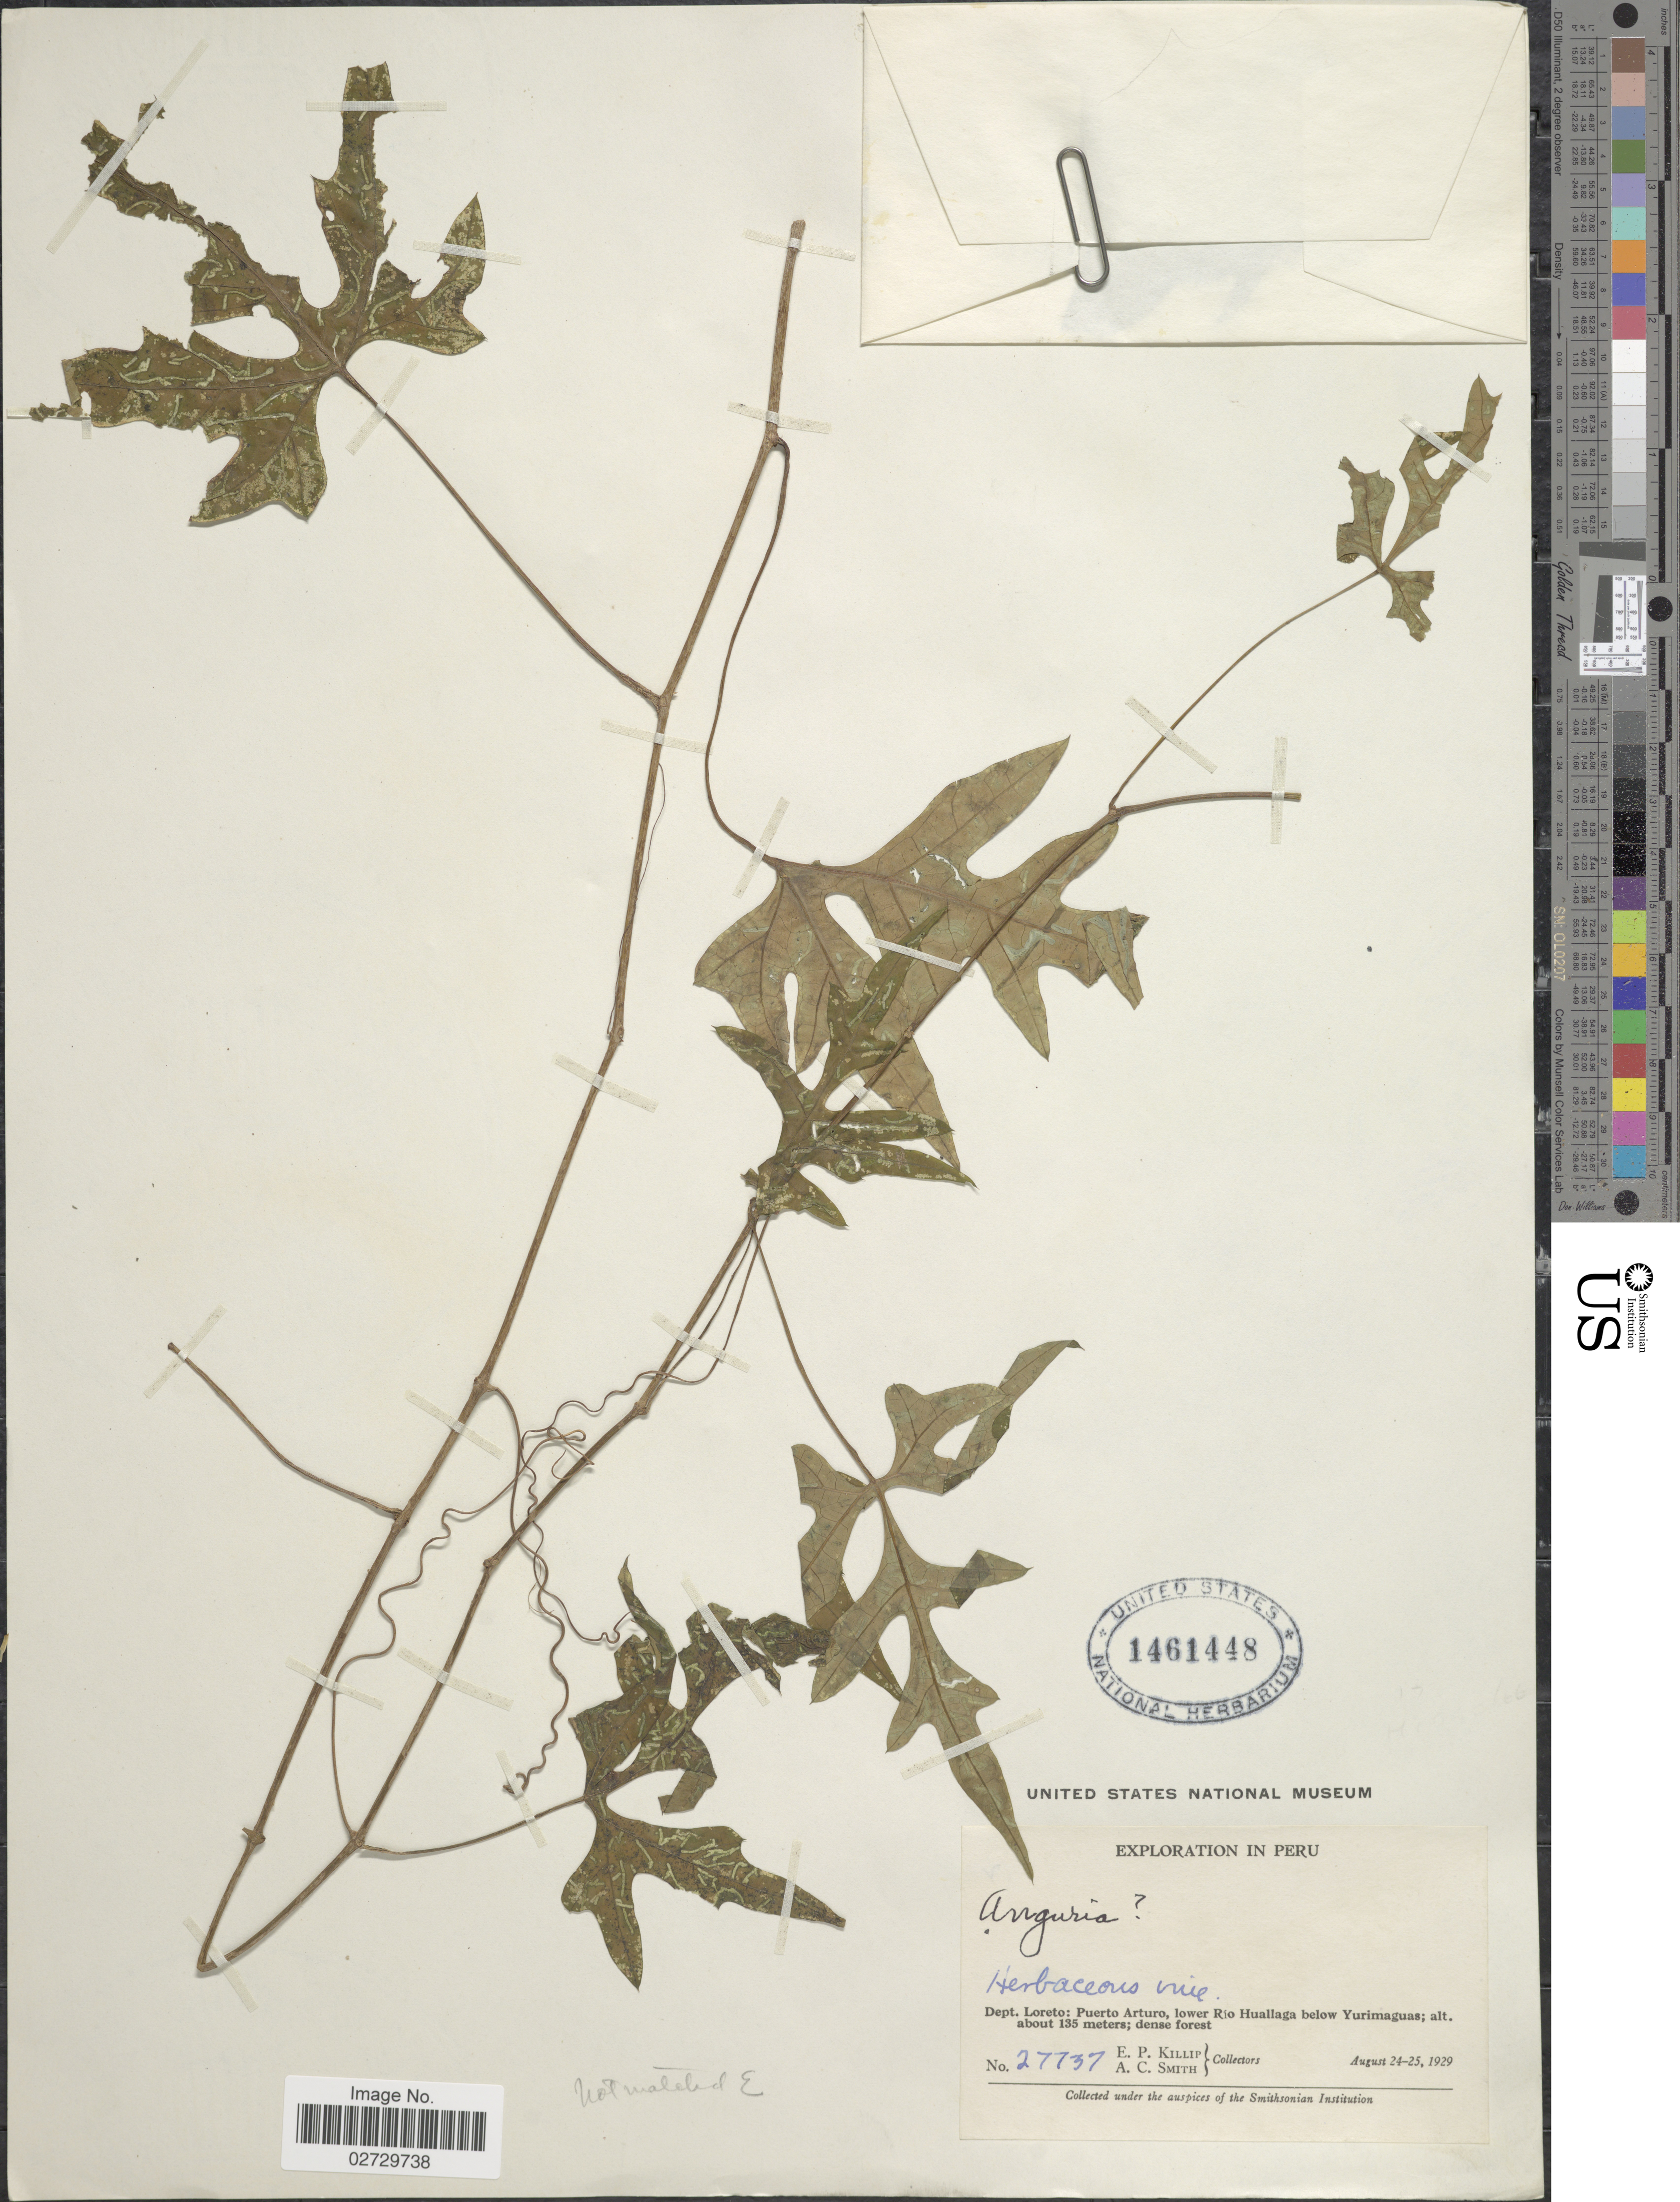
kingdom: Plantae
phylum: Tracheophyta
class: Magnoliopsida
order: Cucurbitales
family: Cucurbitaceae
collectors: E. P. Killip & A. C. Smith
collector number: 27737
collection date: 1929-08-24/1929-08-25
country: Peru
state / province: Loreto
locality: Dept. Loreto: Puerto Arturo, lower Rio Huallaga below Yurimangas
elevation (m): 135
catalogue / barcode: US 1461448